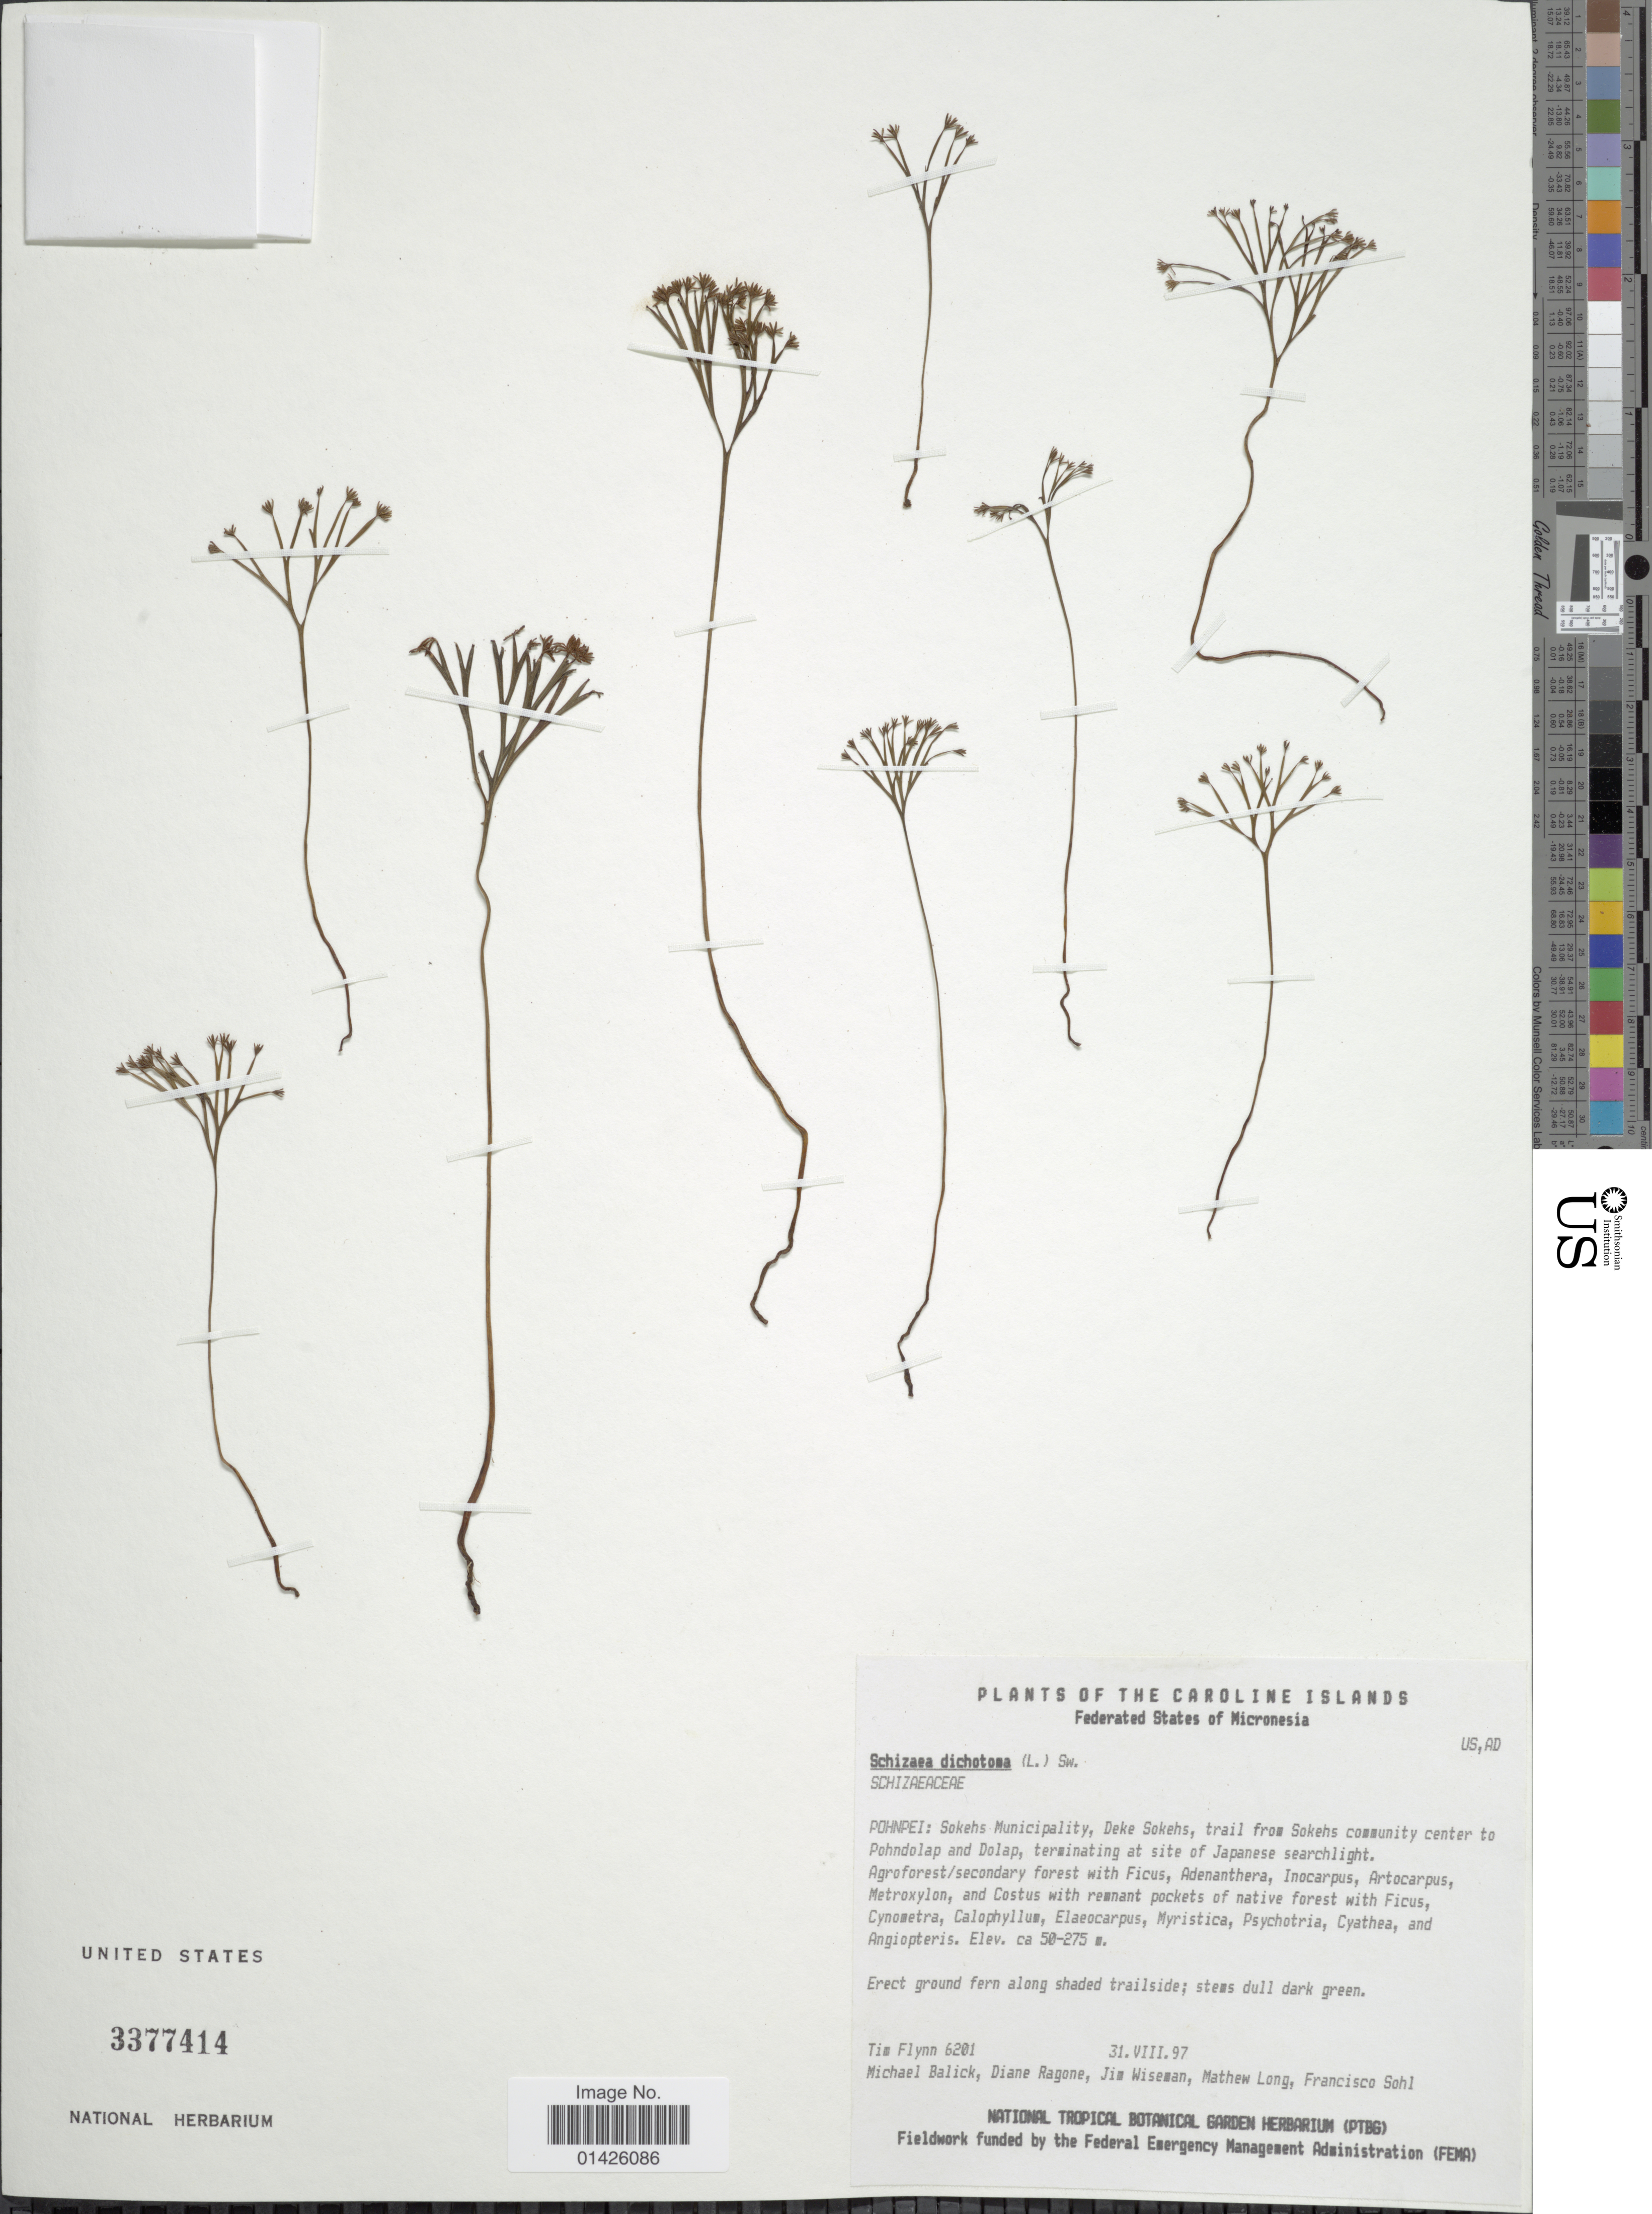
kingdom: Plantae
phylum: Tracheophyta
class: Polypodiopsida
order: Schizaeales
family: Schizaeaceae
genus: Schizaea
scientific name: Schizaea dichotoma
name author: (L.) J. Sm.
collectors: T. Flynn, M. J. Balick, D. Ragone, J. Wiseman & et al.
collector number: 6201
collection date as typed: Transcribed d/m/y: 31/8/97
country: Micronesia, Federated States of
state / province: Pohnpei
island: Pohnpei [Ponape]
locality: Sokehs Municipality, Deke Sokehs, trail from Sokehs community center to Pohndolap and Dolap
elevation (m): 50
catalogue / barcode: US 3377414